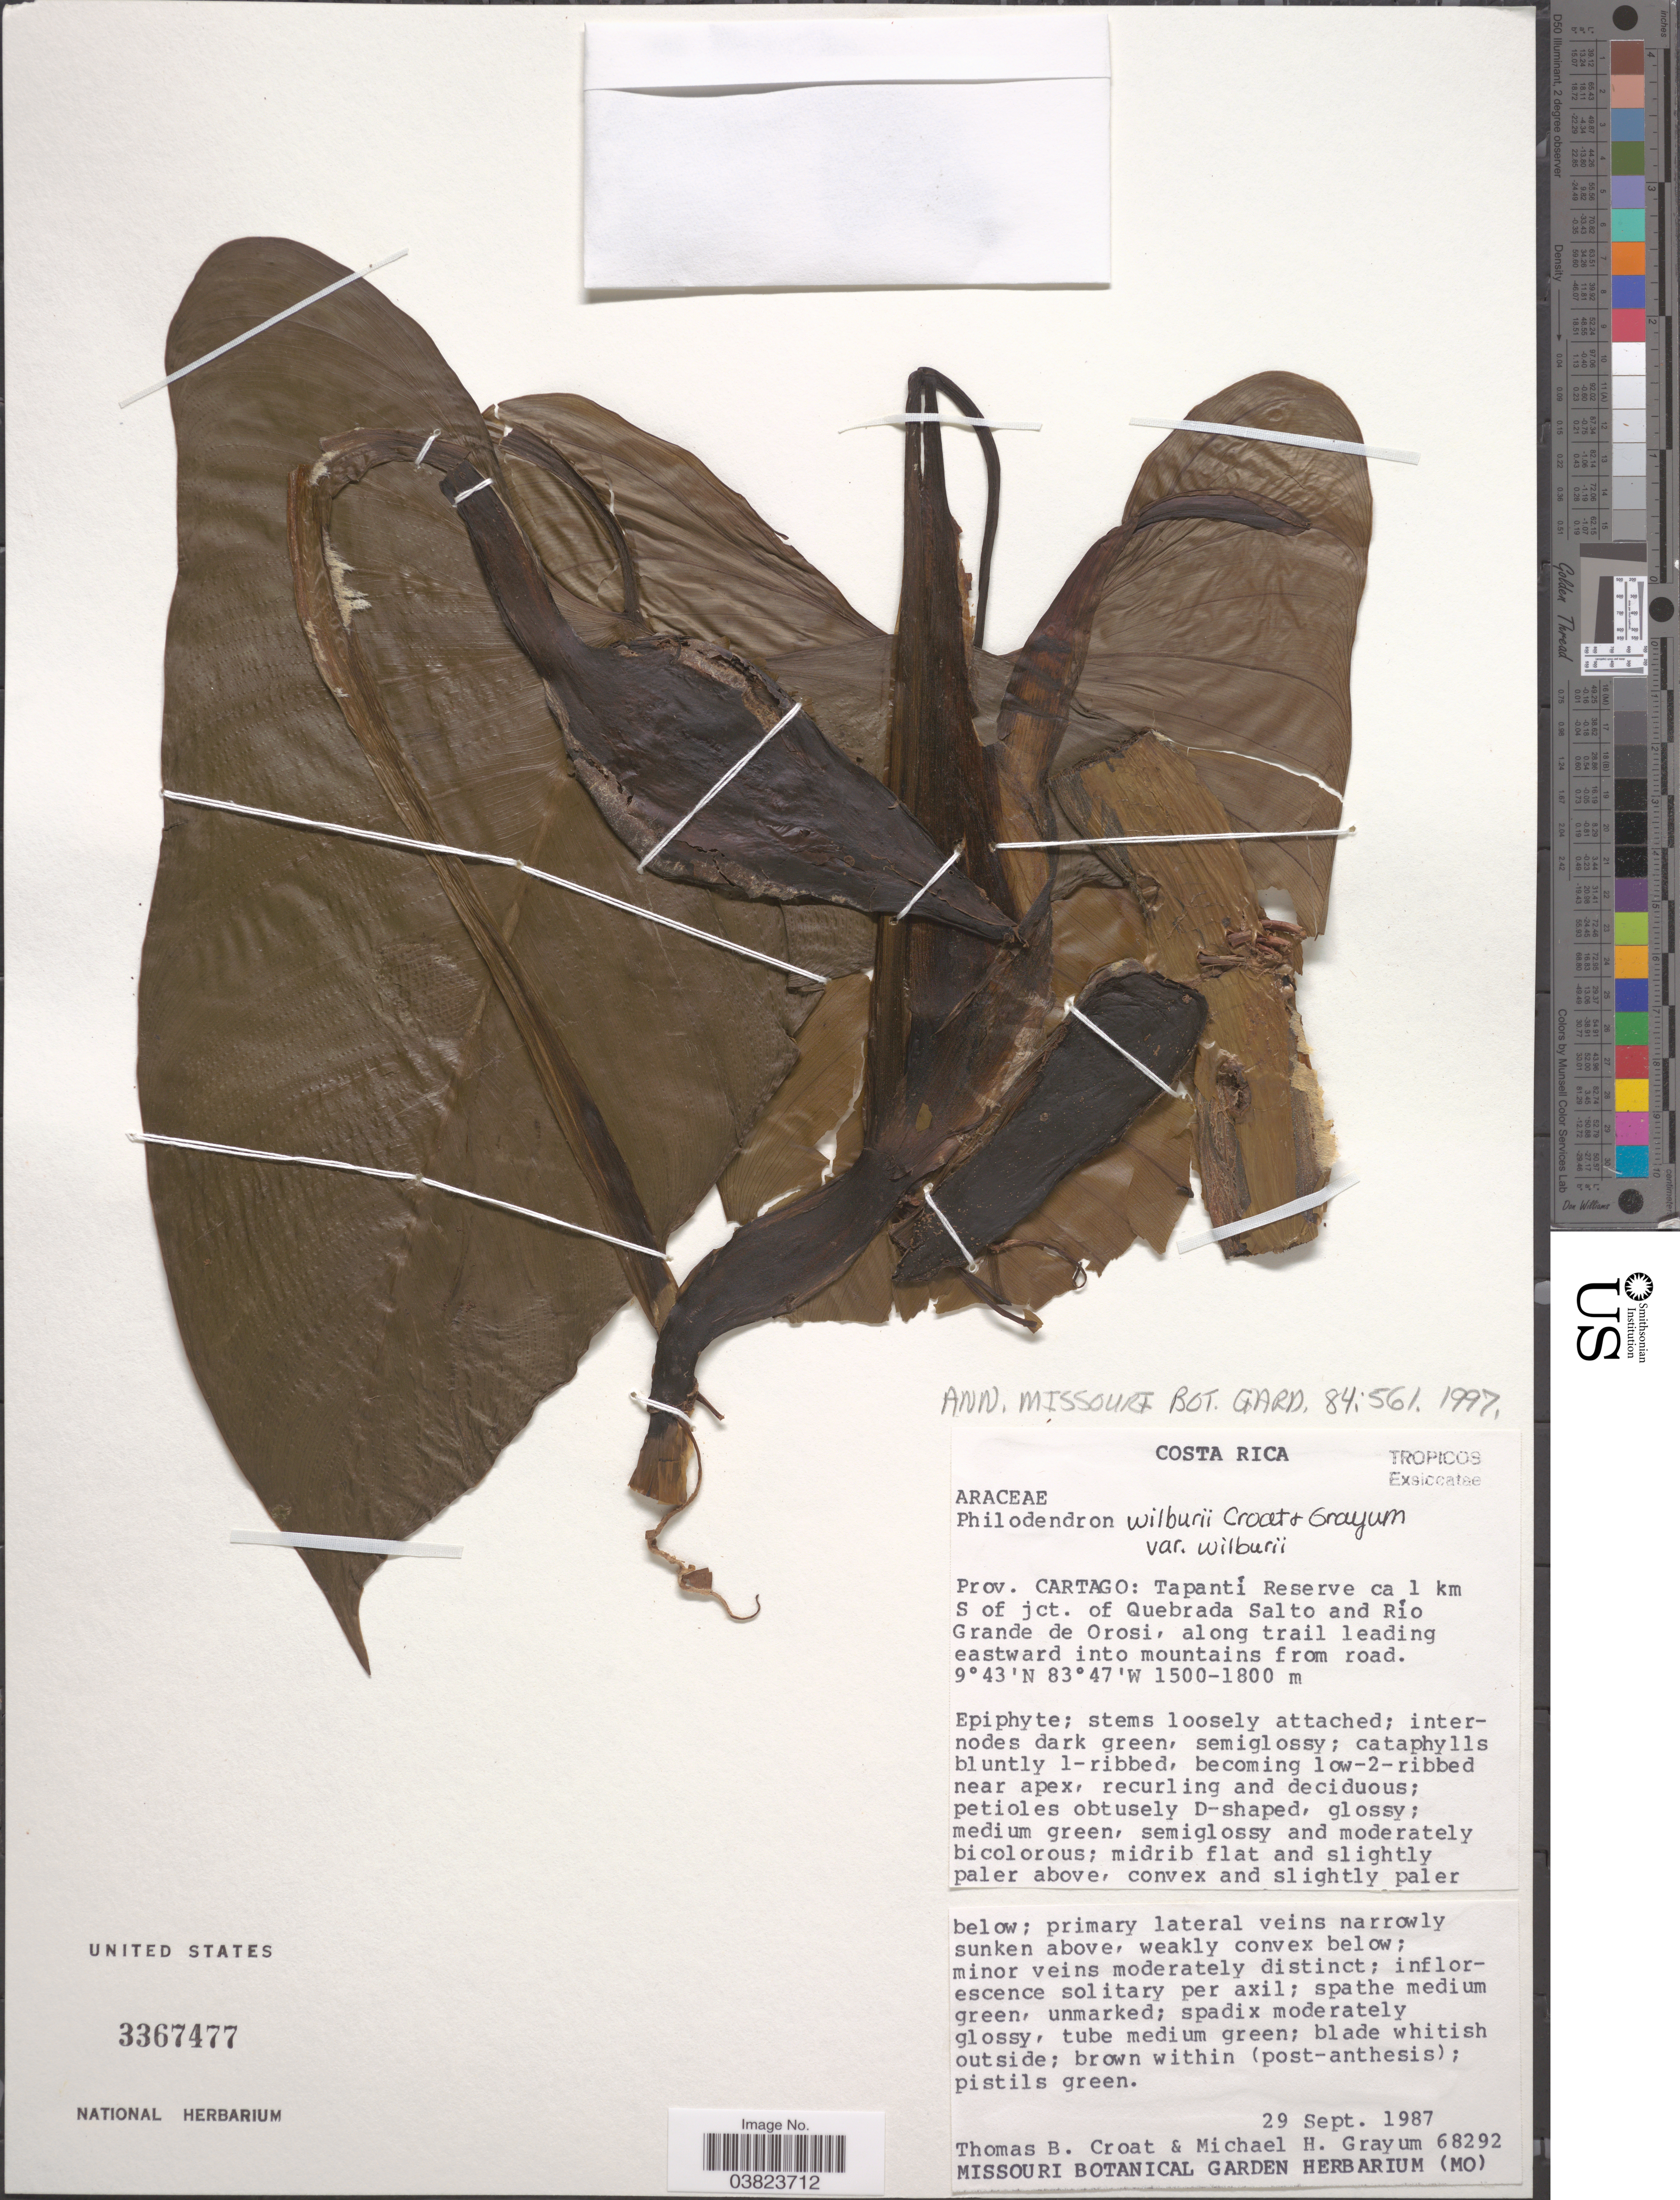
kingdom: Plantae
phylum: Tracheophyta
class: Liliopsida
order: Alismatales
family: Araceae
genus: Philodendron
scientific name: Philodendron wilburii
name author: Croat & Grayum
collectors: T. B. Croat & M. H. Grayum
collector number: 68292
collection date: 1987-09-29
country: Costa Rica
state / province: Cartago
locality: Tapantíi Reserve ca 1 km S of jct. of Quebrada Salto and Río Grande de Orosi, along trail leading eastward into mountains from road.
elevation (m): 1500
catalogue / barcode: US 3367477